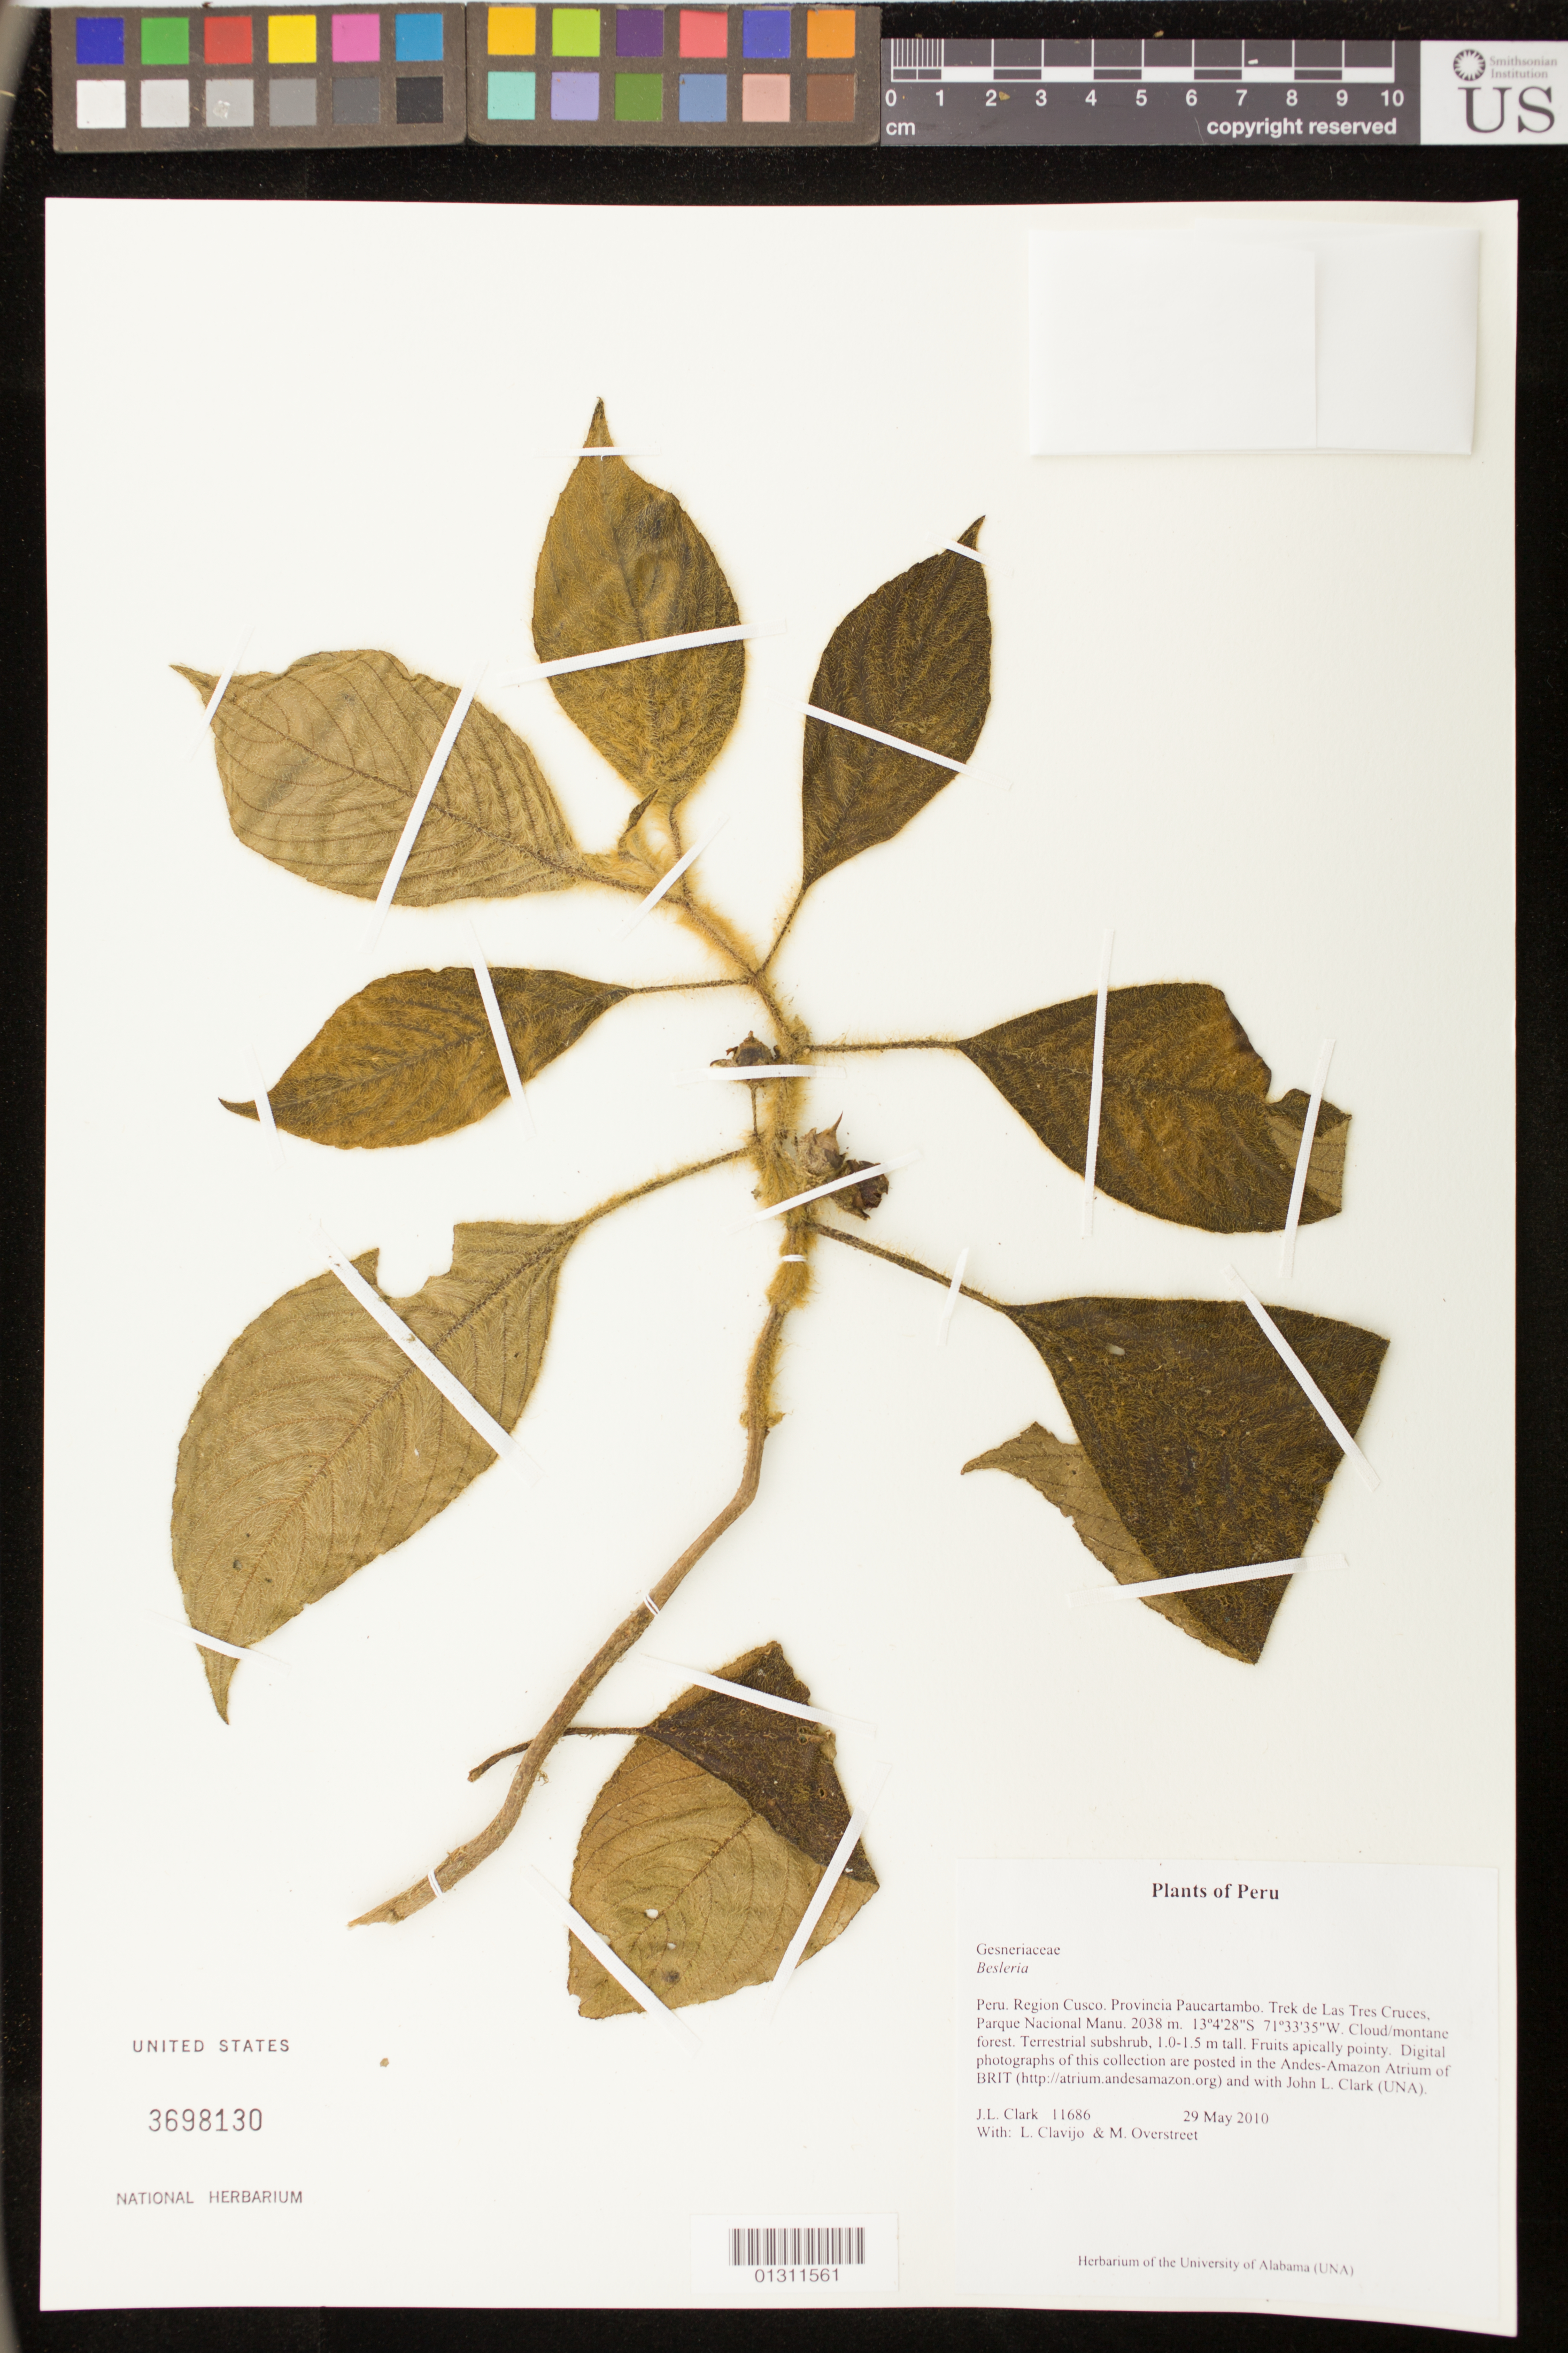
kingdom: Plantae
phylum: Tracheophyta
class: Magnoliopsida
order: Lamiales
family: Gesneriaceae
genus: Besleria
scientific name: Besleria sp.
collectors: J. L. Clark, L. Clavijo & M. Overstreet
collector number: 1686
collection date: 2010-05-29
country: Peru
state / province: Cusco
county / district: Paucartambo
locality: Trek de Las Tres Cruces, Parque nacional Manu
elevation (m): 2038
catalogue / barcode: US 3698130